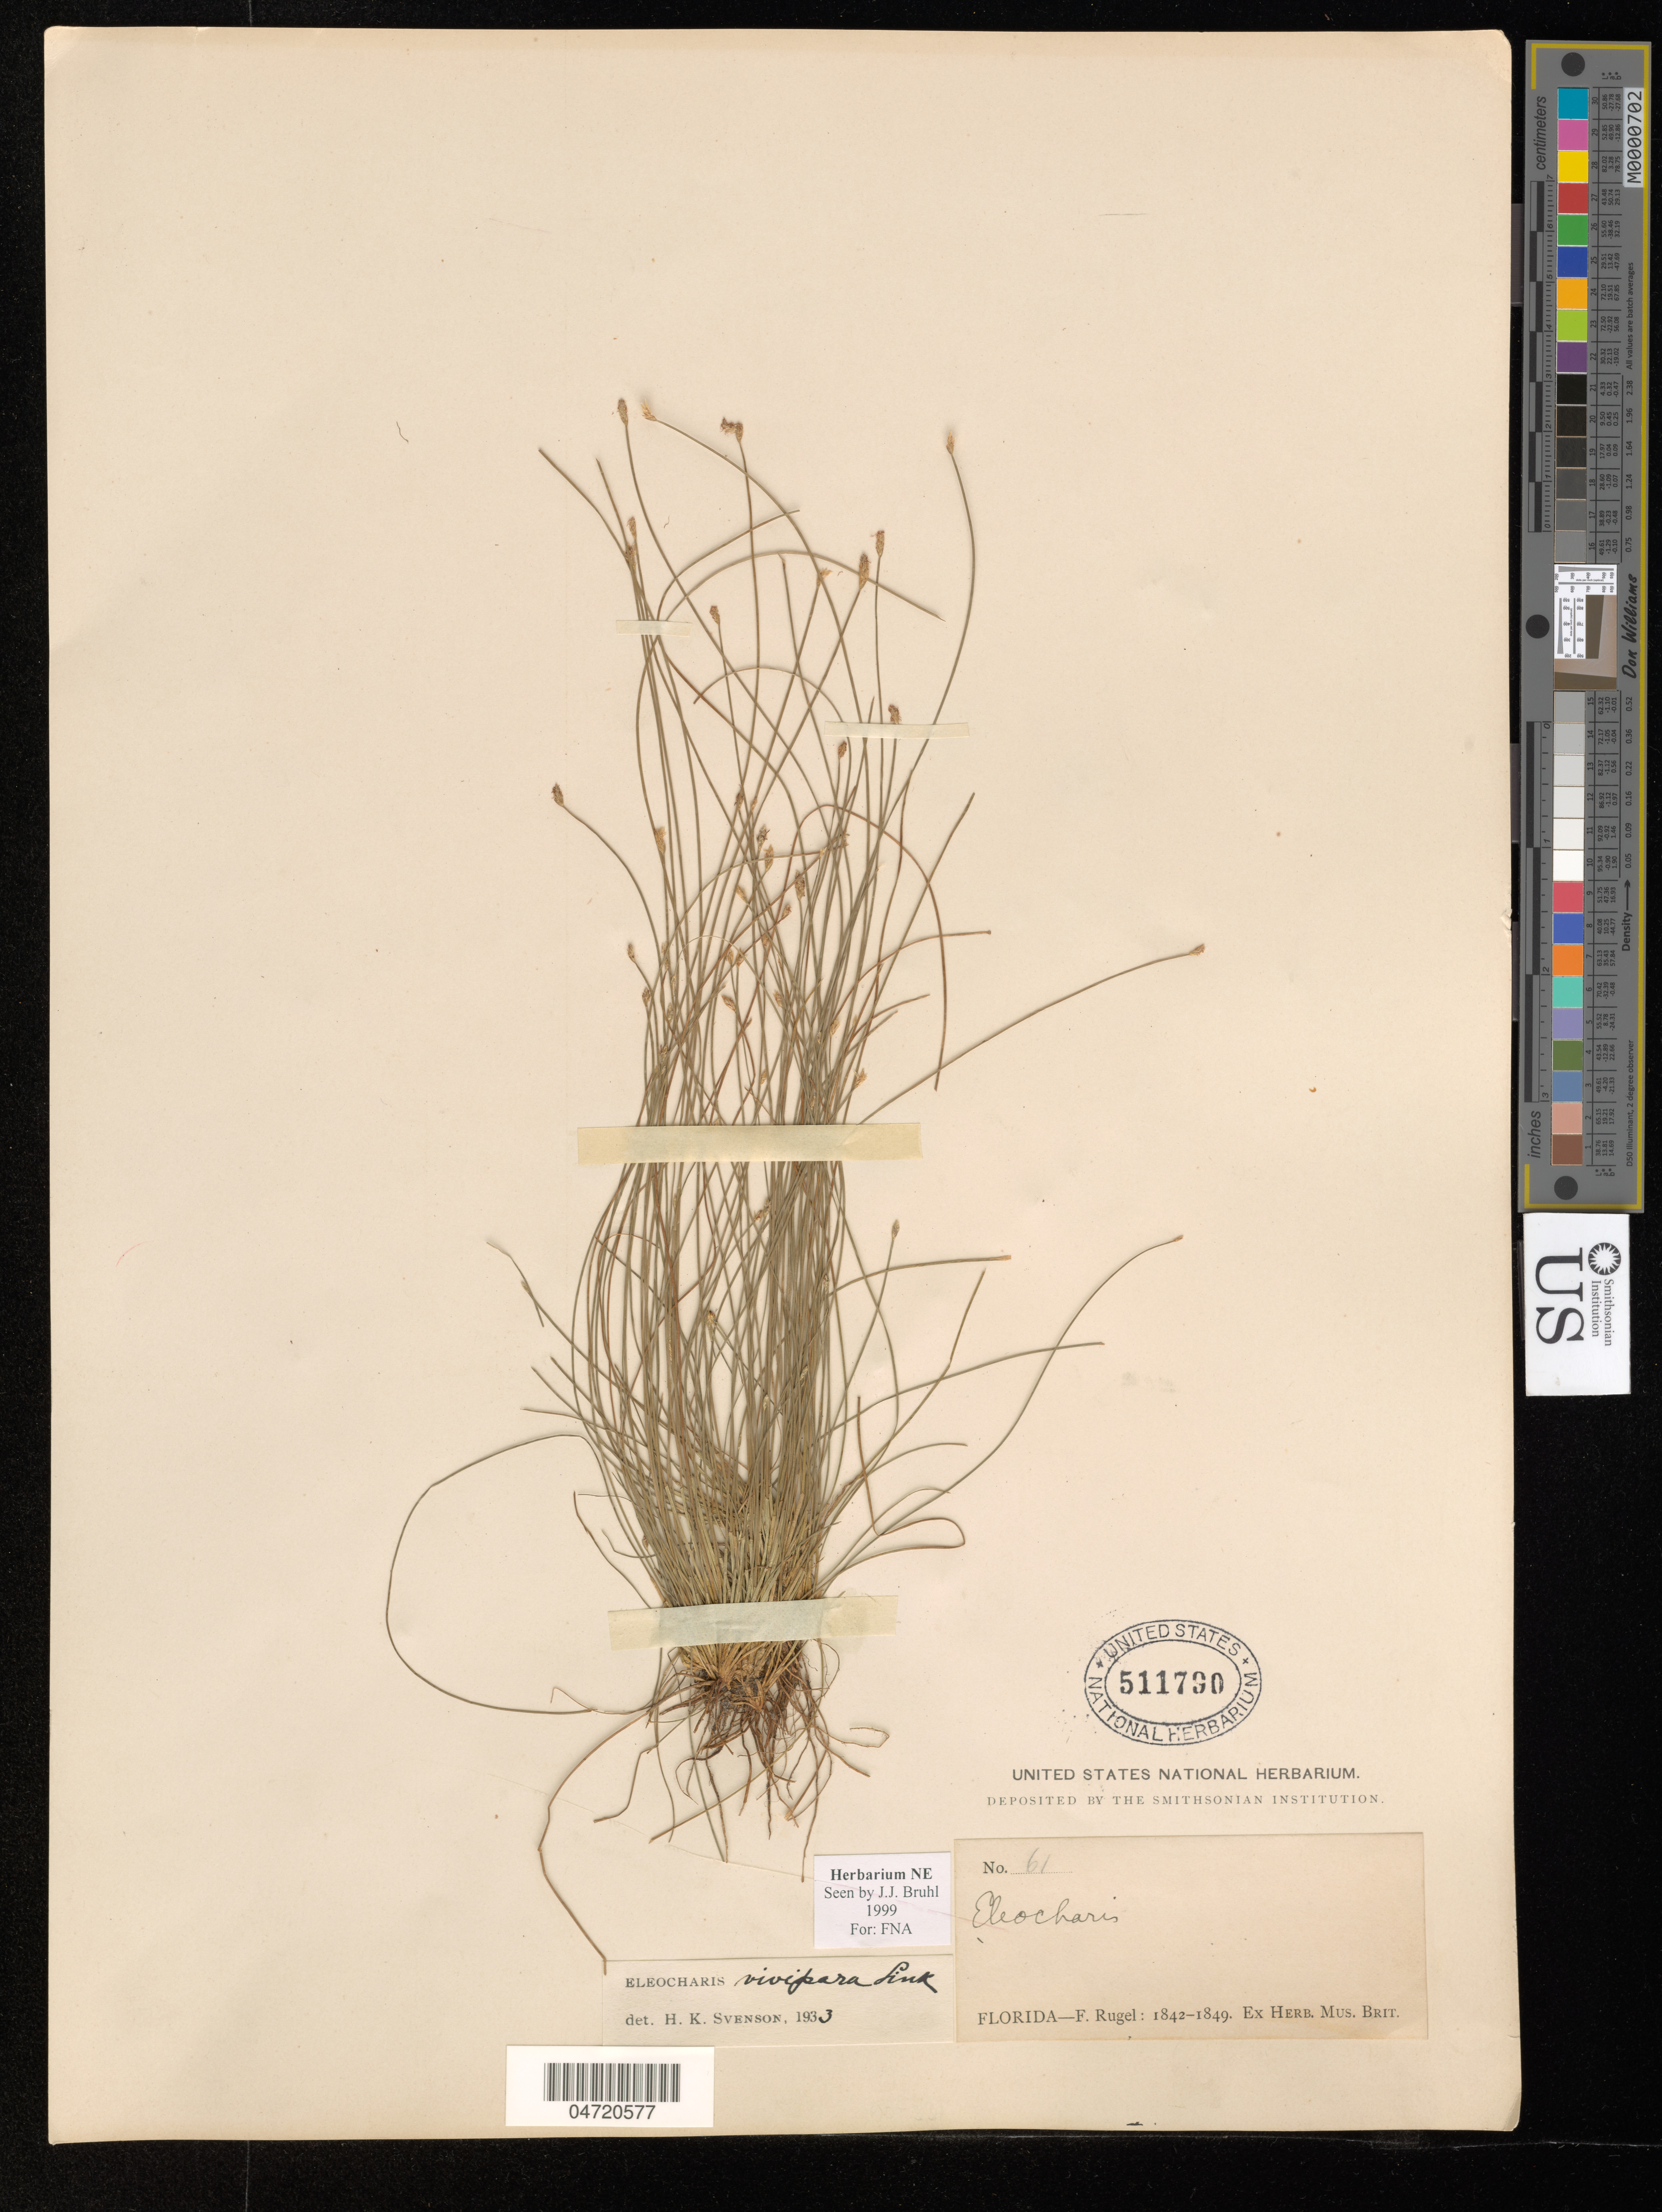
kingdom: Plantae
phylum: Tracheophyta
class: Liliopsida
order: Poales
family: Cyperaceae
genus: Eleocharis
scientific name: Eleocharis vivipara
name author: Link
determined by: Bruhl, J. J., (NE), University of New England (AUSTRALIA)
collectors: F. Rugel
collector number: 61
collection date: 1842/1849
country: United States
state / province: Florida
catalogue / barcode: US 511790